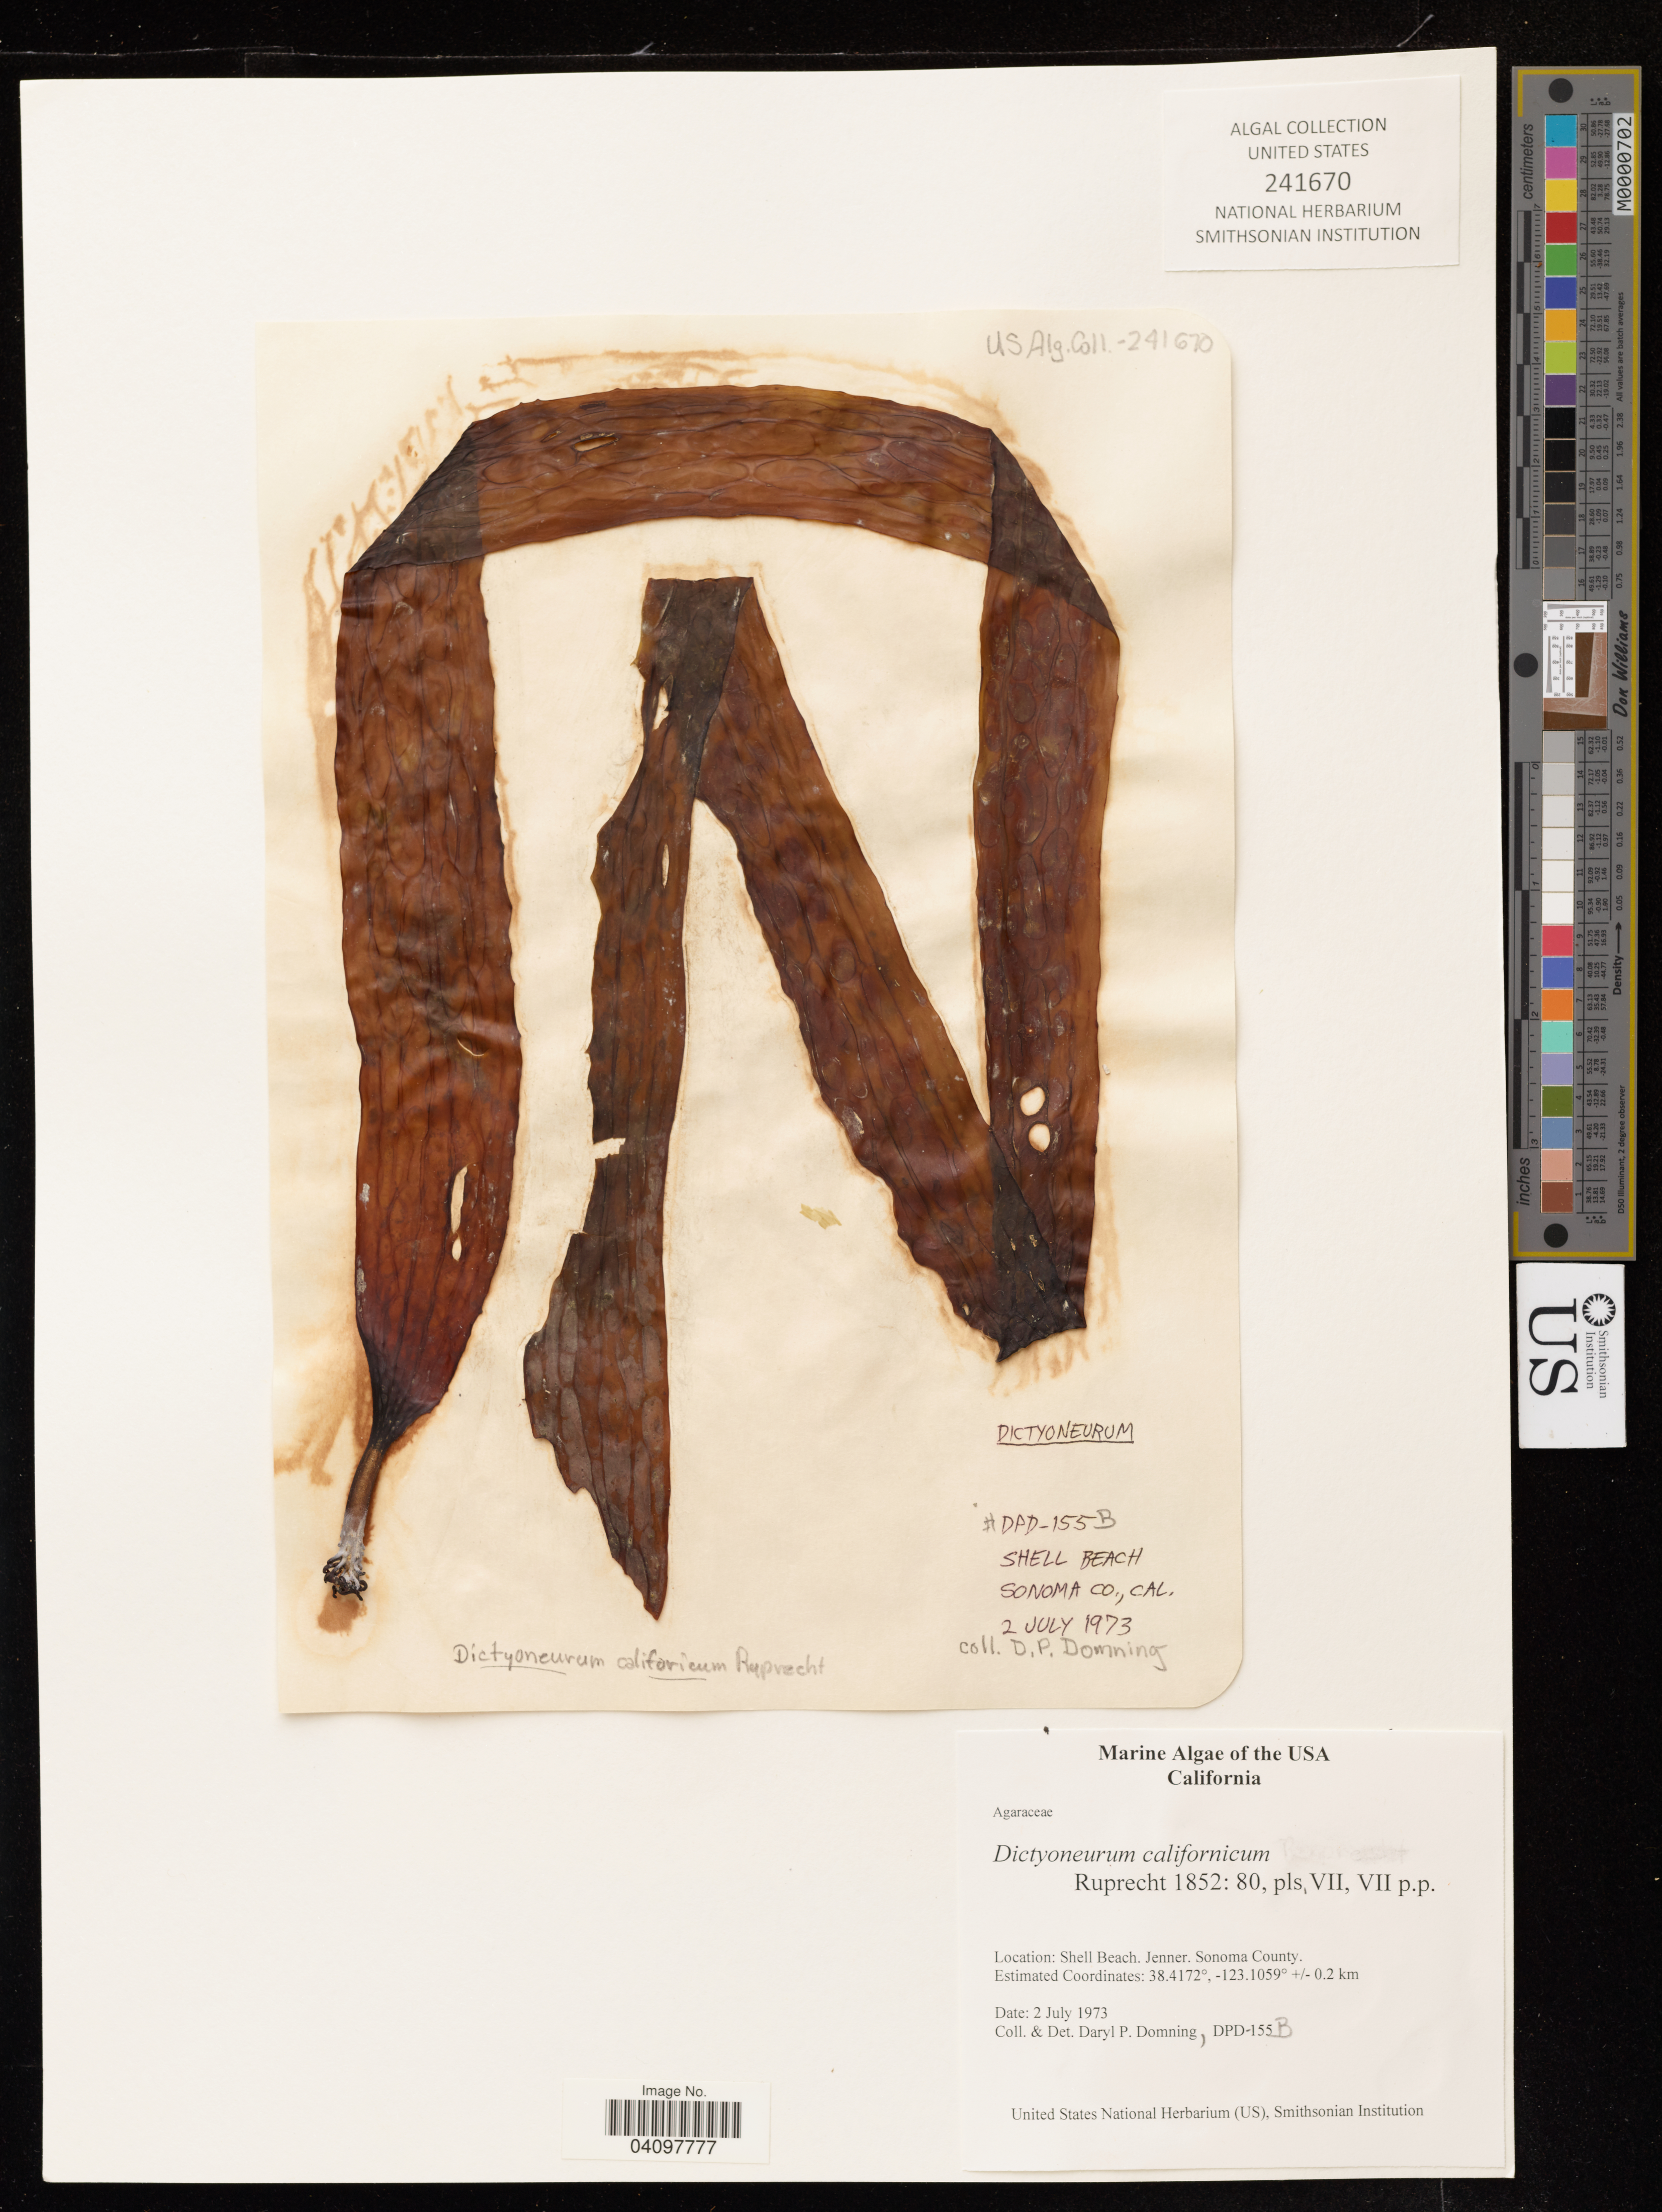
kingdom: Chromista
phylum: Ochrophyta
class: Phaeophyceae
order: Laminariales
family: Costariaceae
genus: Dictyoneurum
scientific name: Dictyoneurum californicum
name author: Rupr.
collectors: D. Domning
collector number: DPD-155B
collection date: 1973-07-02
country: United States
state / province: California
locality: Shell Beach. Jenner. Sonoma County. +/- 0.2 km.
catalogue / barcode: US 241670